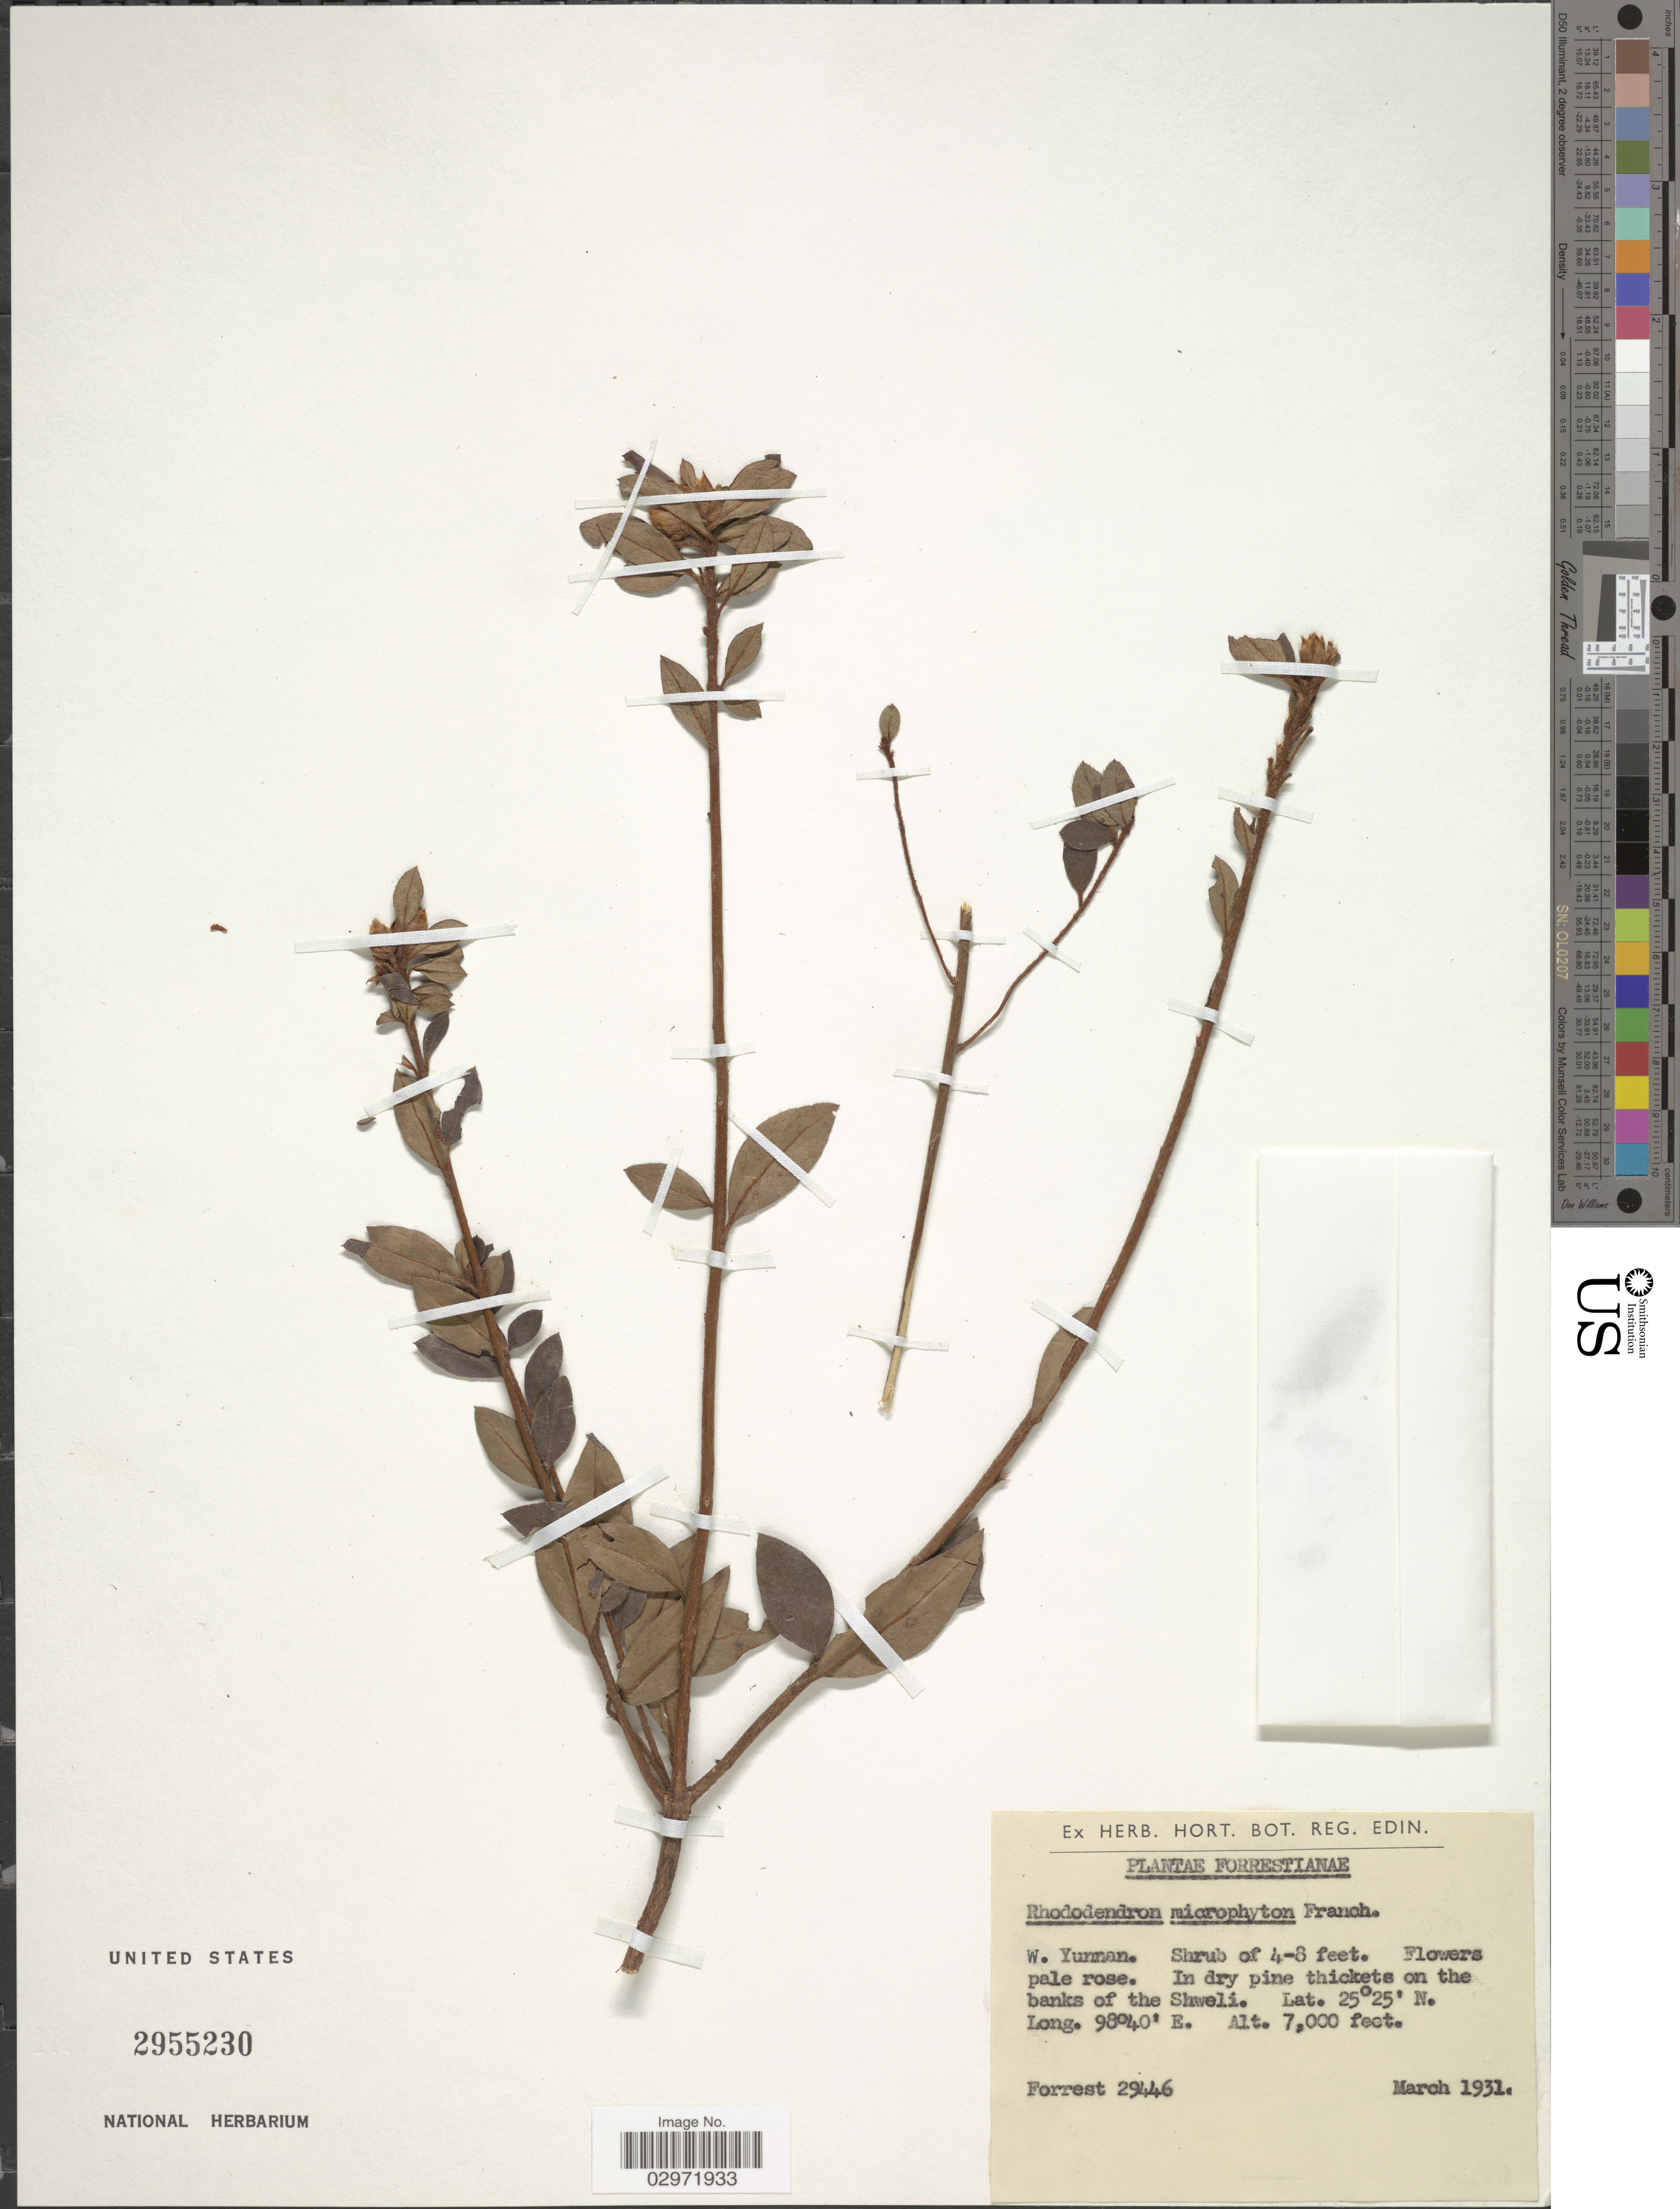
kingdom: Plantae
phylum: Tracheophyta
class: Magnoliopsida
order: Ericales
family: Ericaceae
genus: Rhododendron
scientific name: Rhododendron microphyton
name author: Franch.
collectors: -. Forrest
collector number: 29446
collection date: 1931-03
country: China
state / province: Yunnan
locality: W. Yunnan. In dry pine thickets on the banks of the Shweli.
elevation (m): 2134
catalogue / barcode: US 2955230